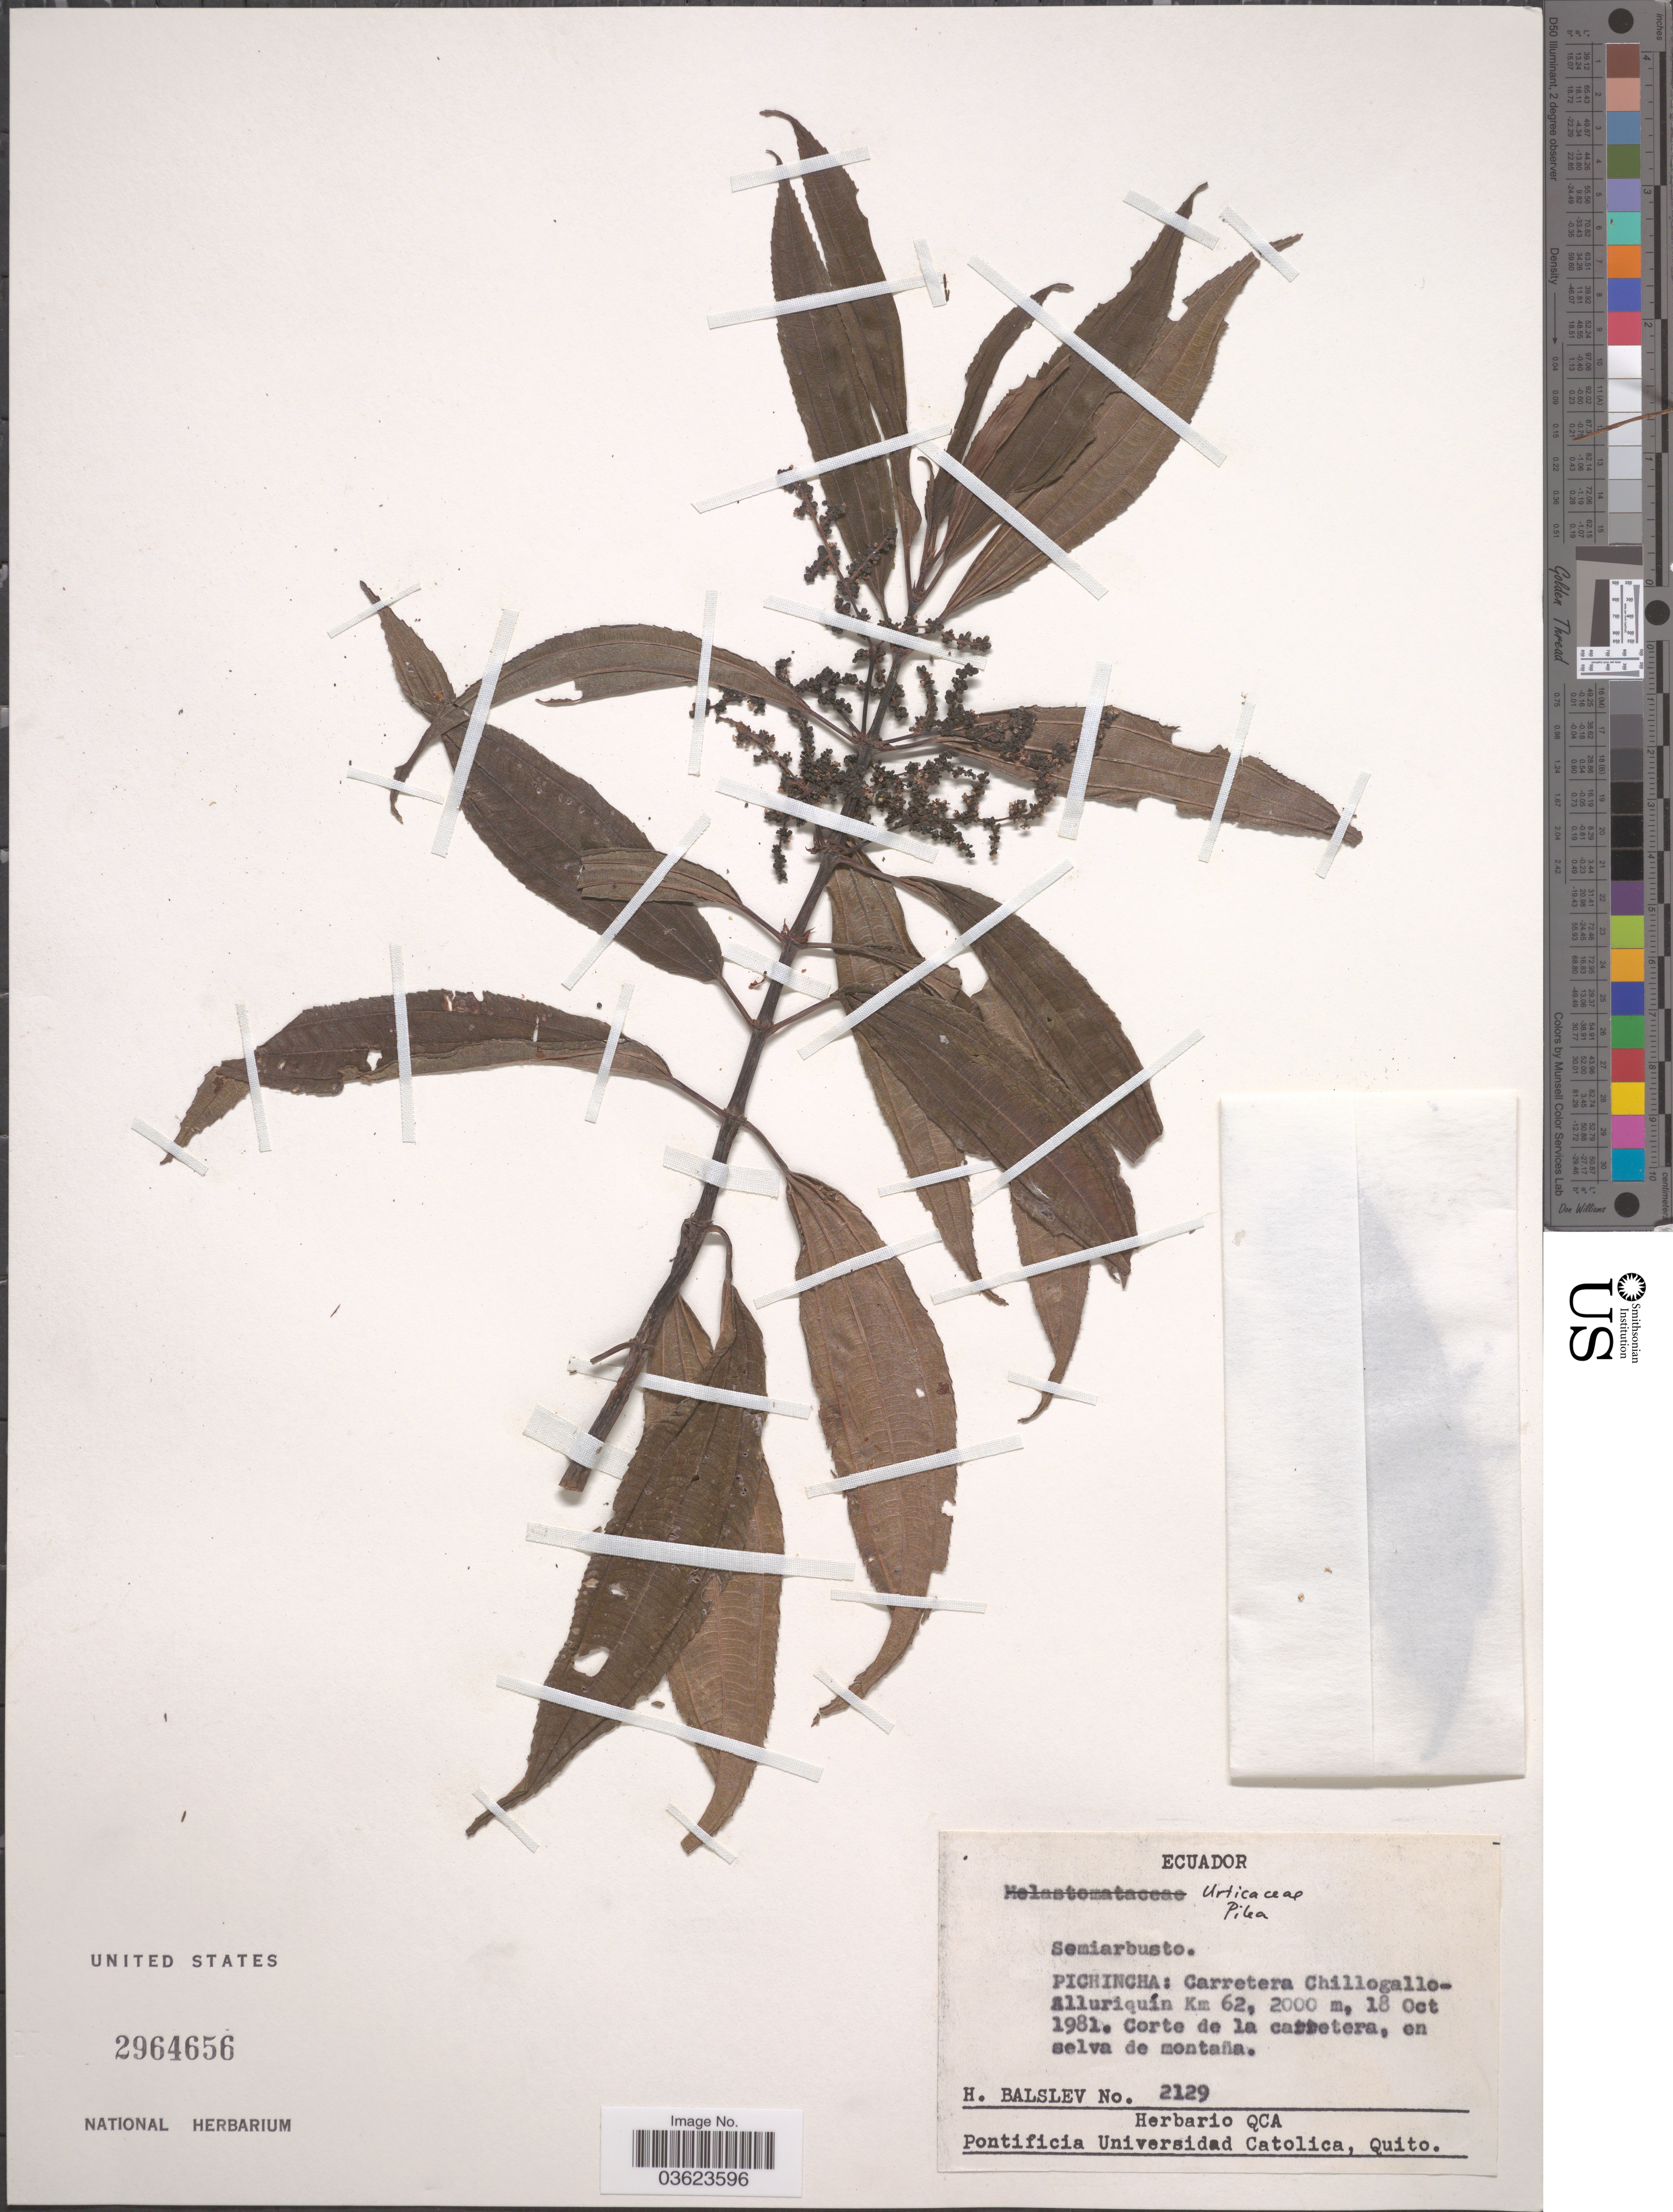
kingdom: Plantae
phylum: Tracheophyta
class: Magnoliopsida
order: Rosales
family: Urticaceae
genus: Pilea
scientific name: Pilea sp.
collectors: H. Balslev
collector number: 2129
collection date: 1981-10-18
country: Ecuador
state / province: Pichincha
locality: Carretera Chillogallo-Alluriquín Km 62.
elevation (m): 2000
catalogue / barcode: US 2964656